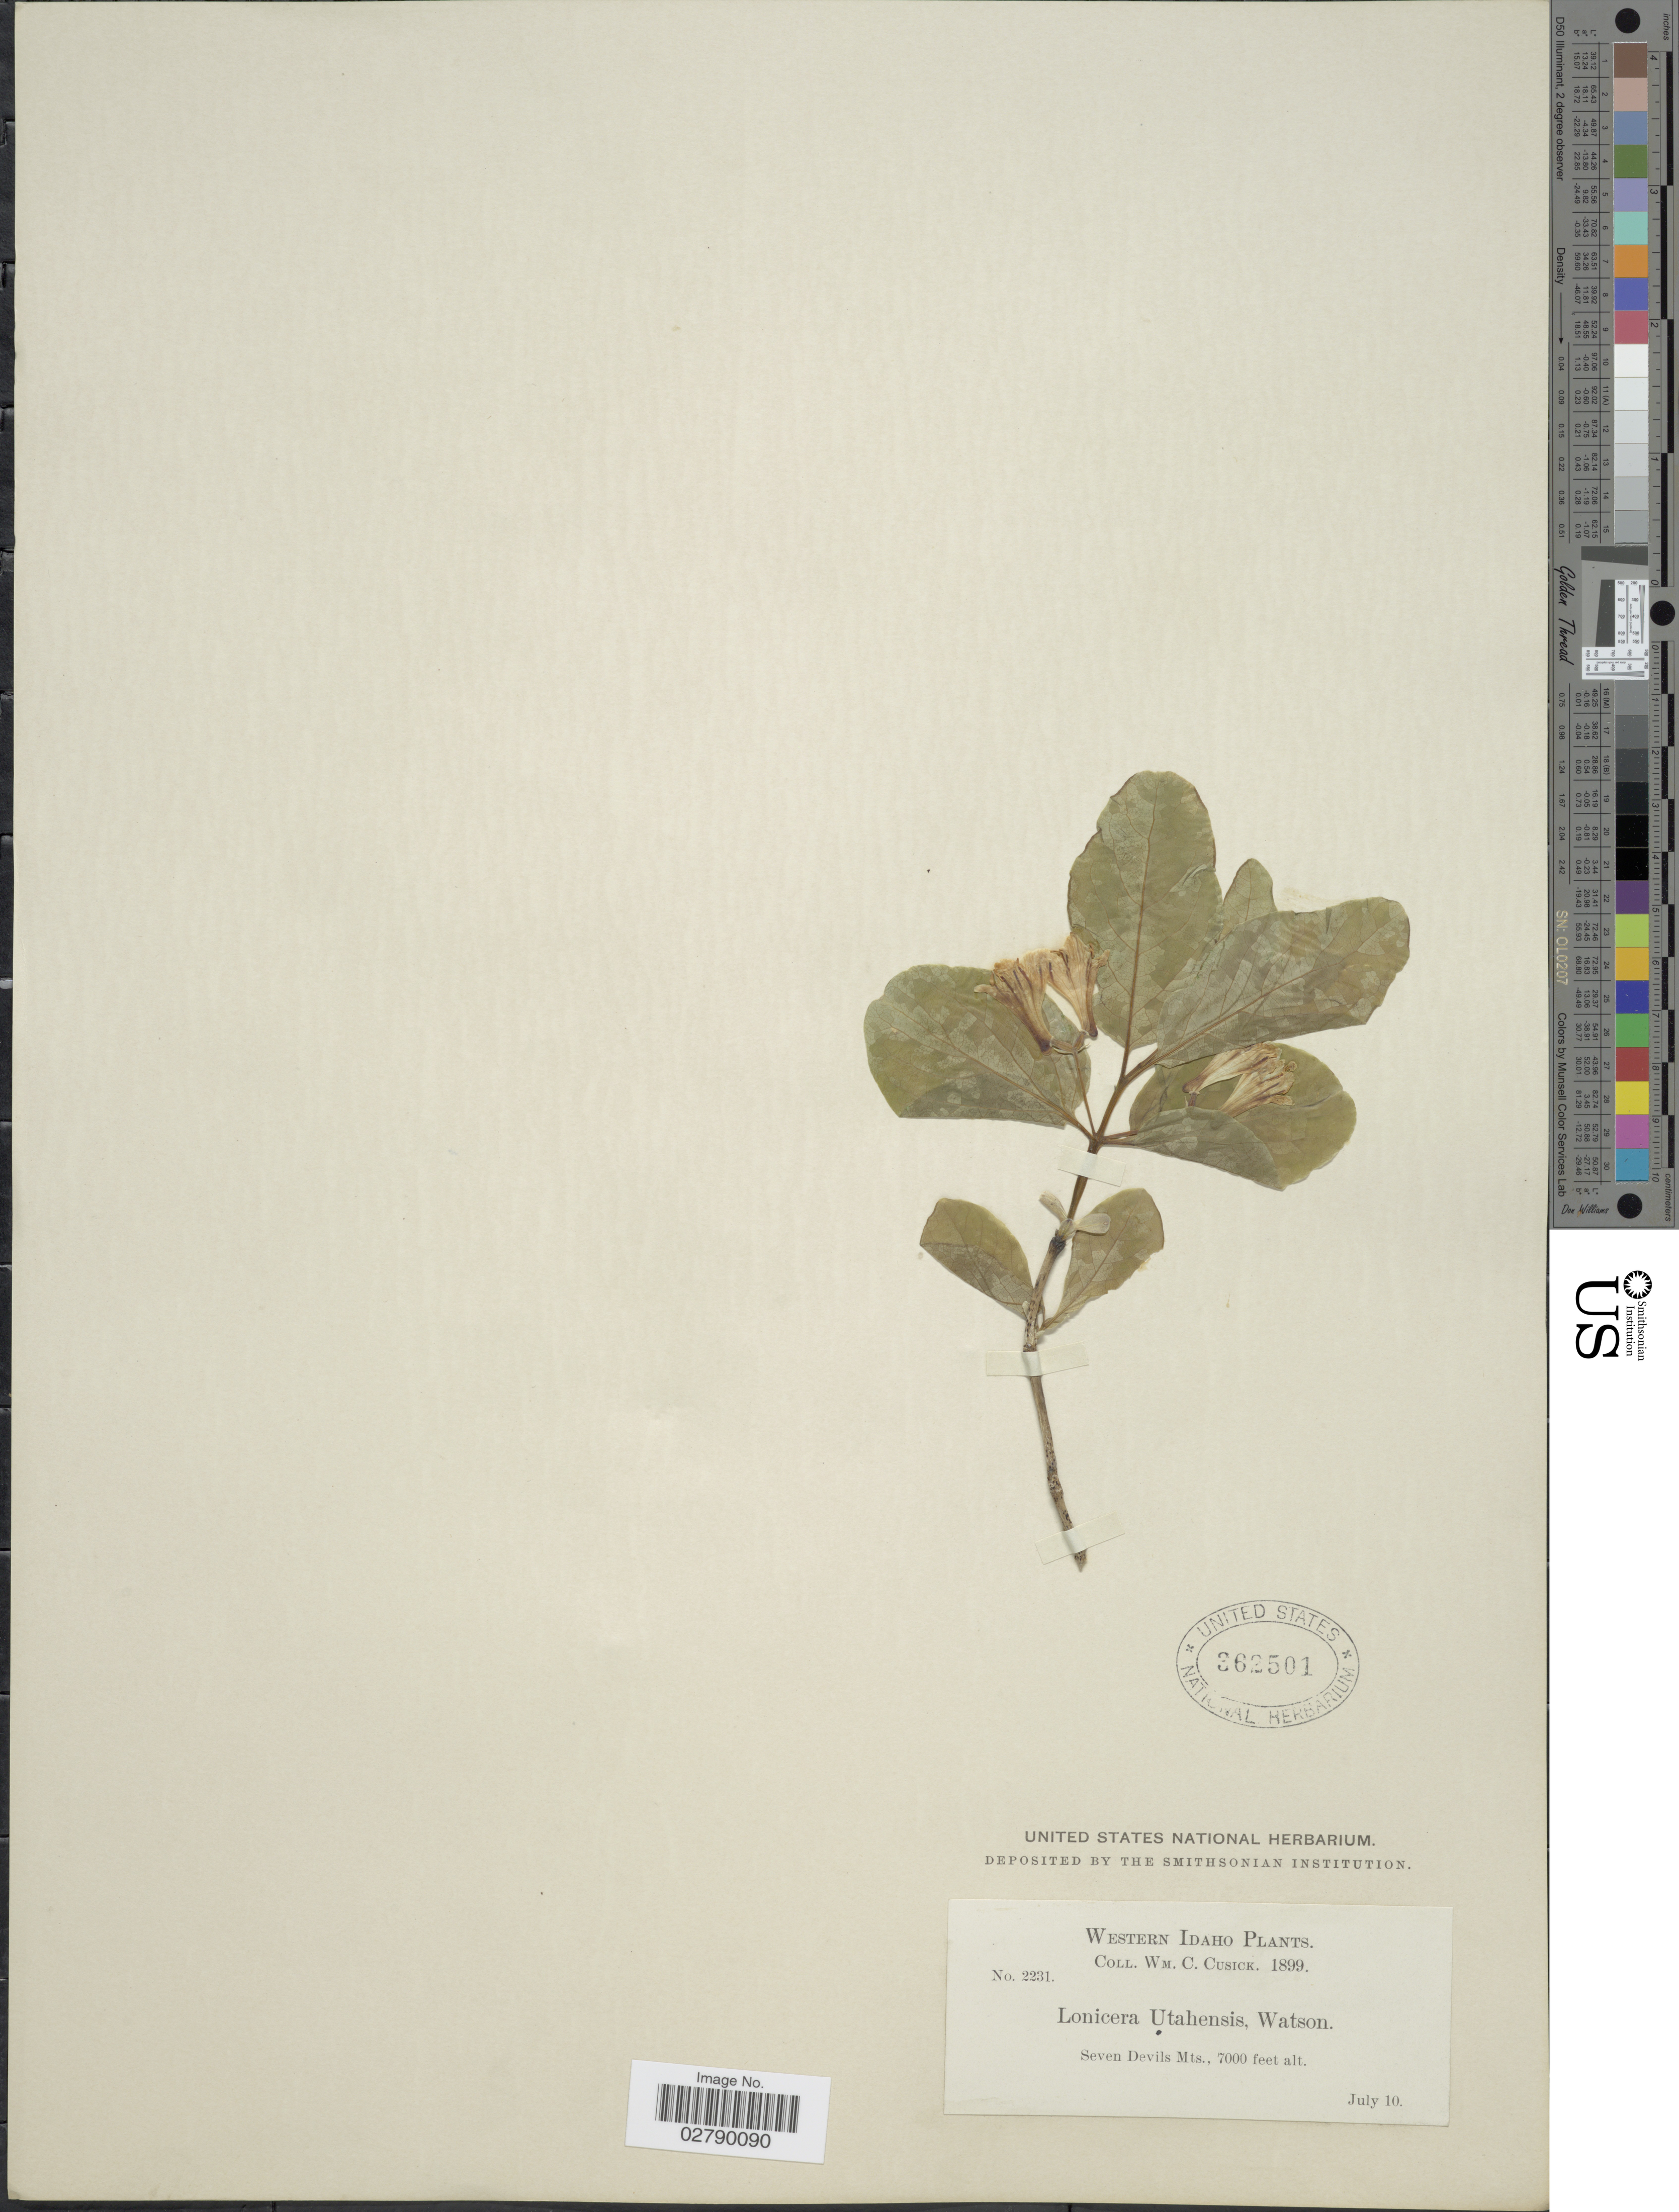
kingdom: Plantae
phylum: Tracheophyta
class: Magnoliopsida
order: Dipsacales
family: Caprifoliaceae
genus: Lonicera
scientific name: Lonicera utahensis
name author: S. Watson in C. King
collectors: W. C. Cusick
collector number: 2231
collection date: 1899-07-10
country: United States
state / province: Idaho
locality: Western Idaho. Seven Devils Mts.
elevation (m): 2134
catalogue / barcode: US 362501